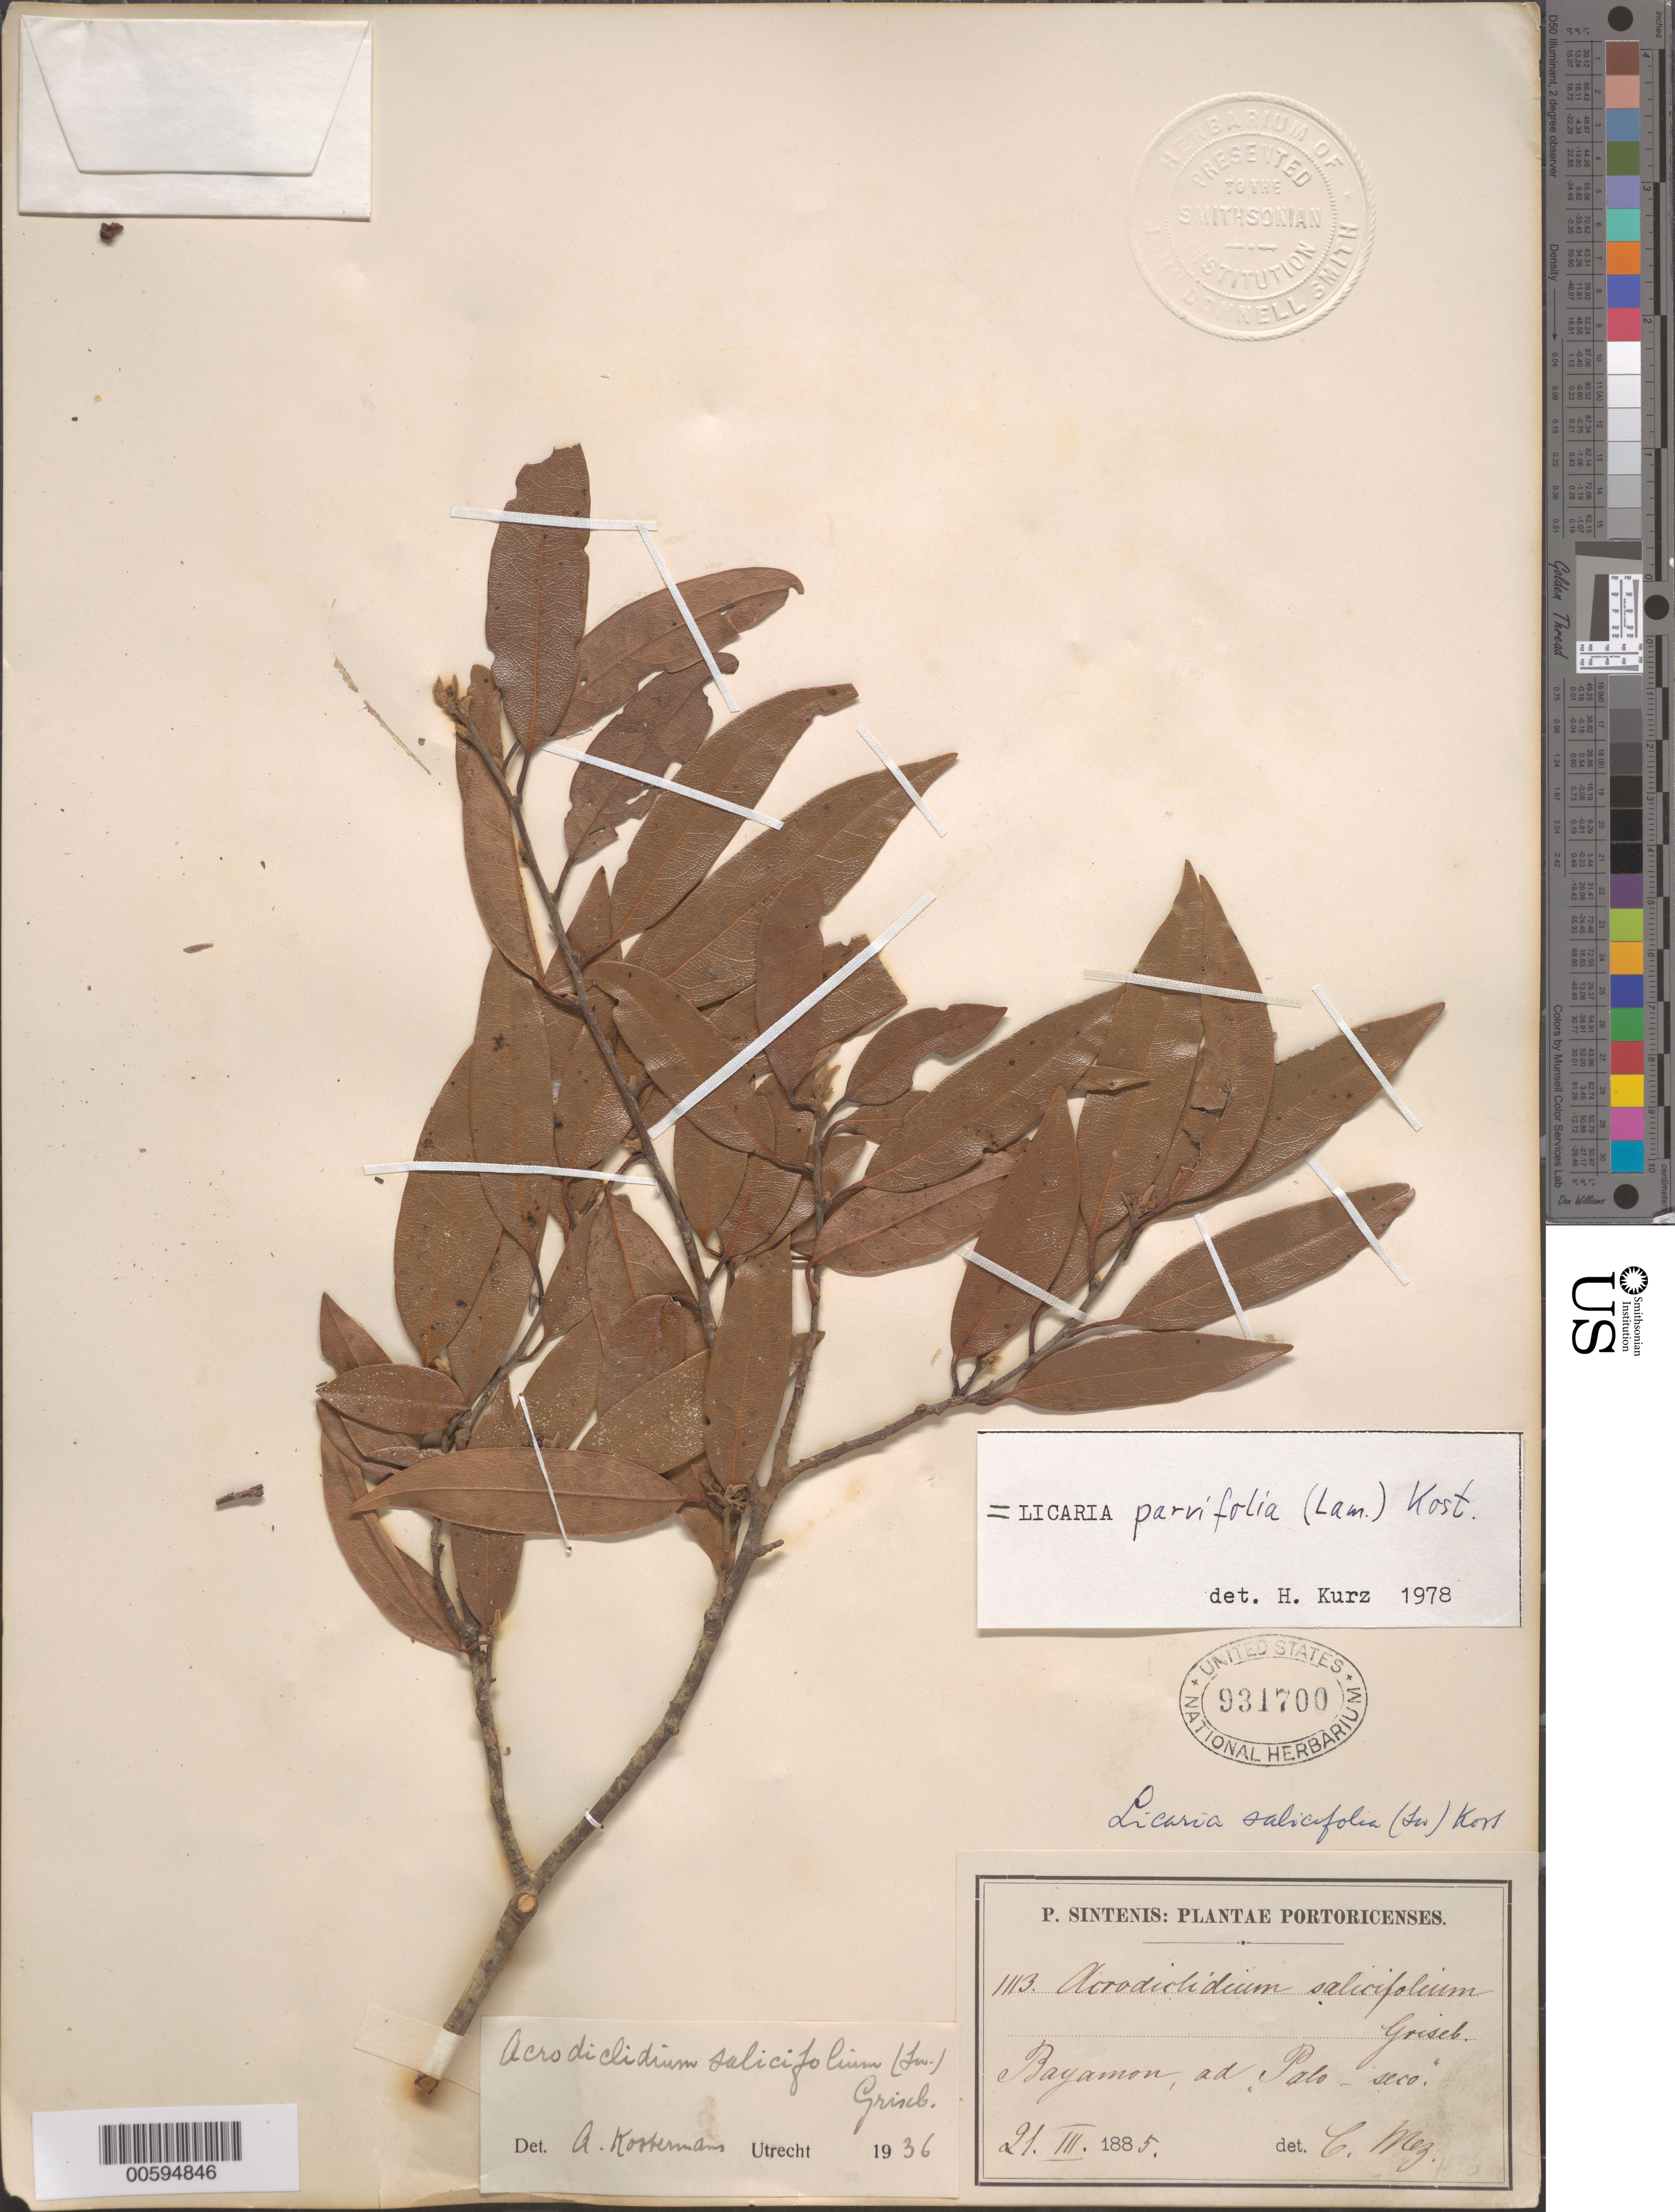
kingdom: Plantae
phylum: Tracheophyta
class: Magnoliopsida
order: Laurales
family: Lauraceae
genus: Licaria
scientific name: Licaria parvifolia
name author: (Lam.) Kosterm. ex León & Alain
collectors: P. Sintenis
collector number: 1113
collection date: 1885-03-21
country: Puerto Rico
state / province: Bayamón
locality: Ad Palo - seco.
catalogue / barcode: US 931700